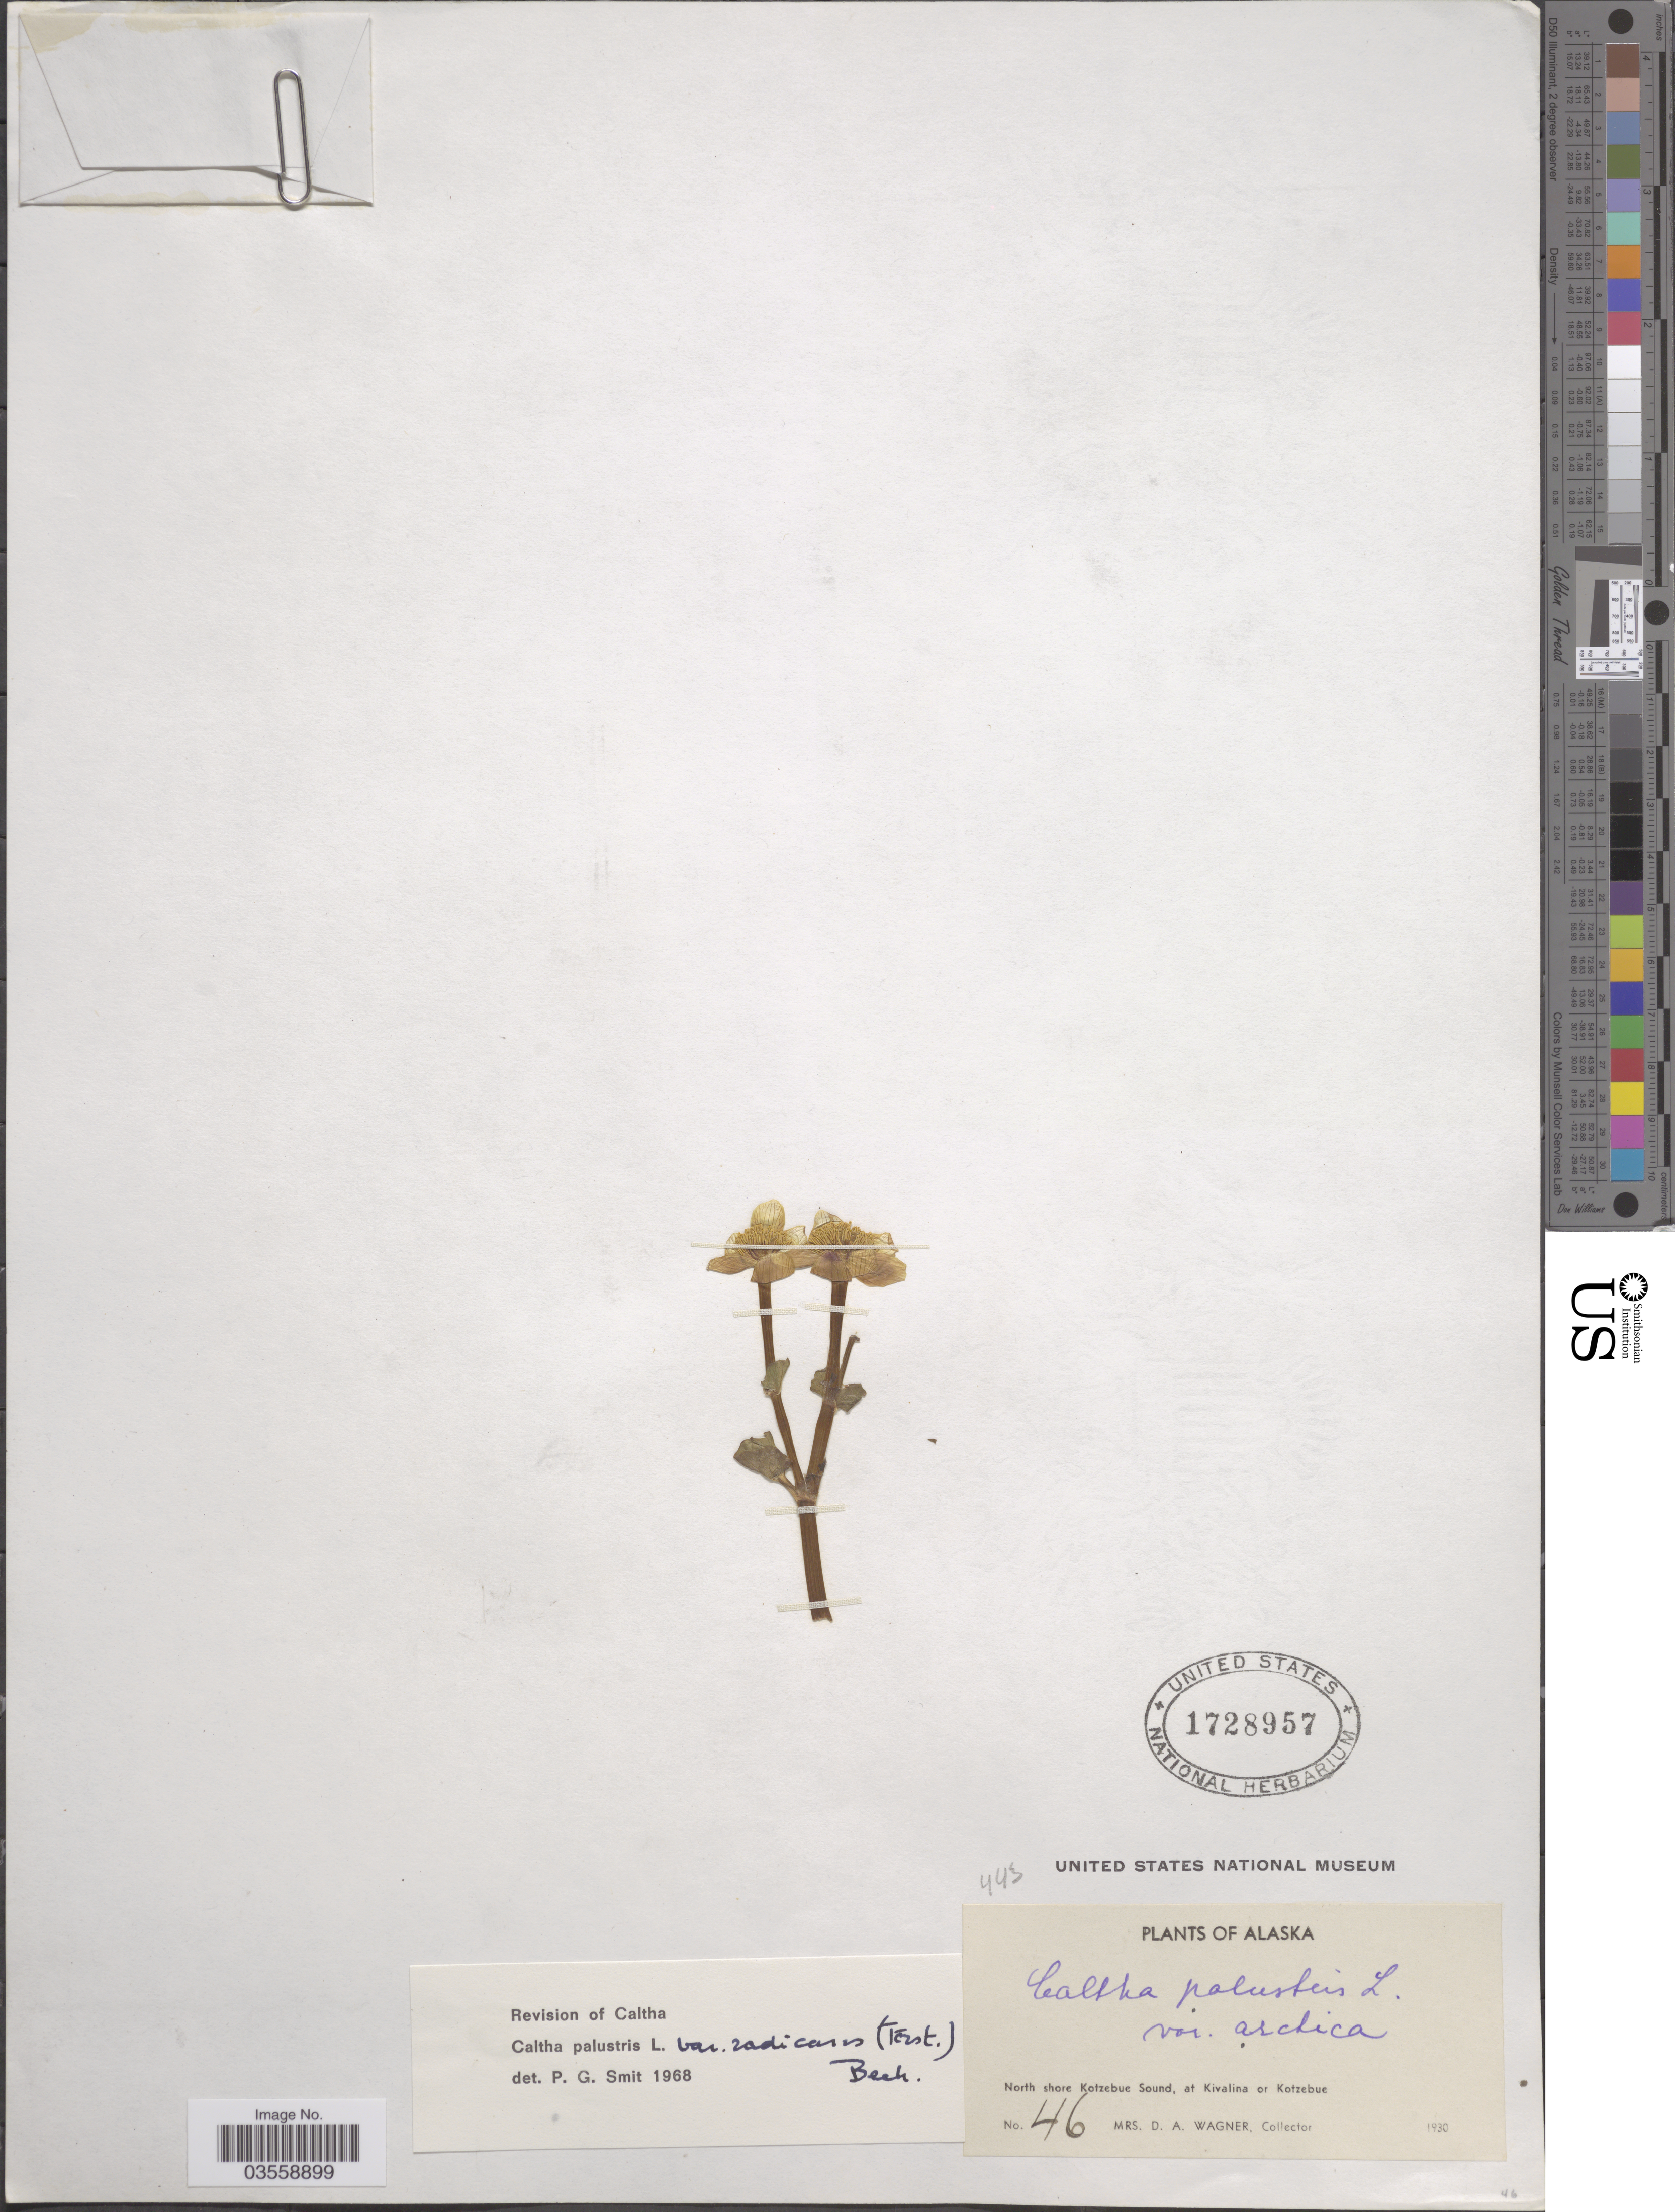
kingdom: Plantae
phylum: Tracheophyta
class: Magnoliopsida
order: Ranunculales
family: Ranunculaceae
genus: Caltha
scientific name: Caltha palustris var. radicans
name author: (T.F. Forst) Beck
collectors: D. Wagner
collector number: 46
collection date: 1930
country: United States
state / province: Alaska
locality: North shore Kotzebue Sound, at Kivalina or Kotzebue.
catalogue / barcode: US 1728957